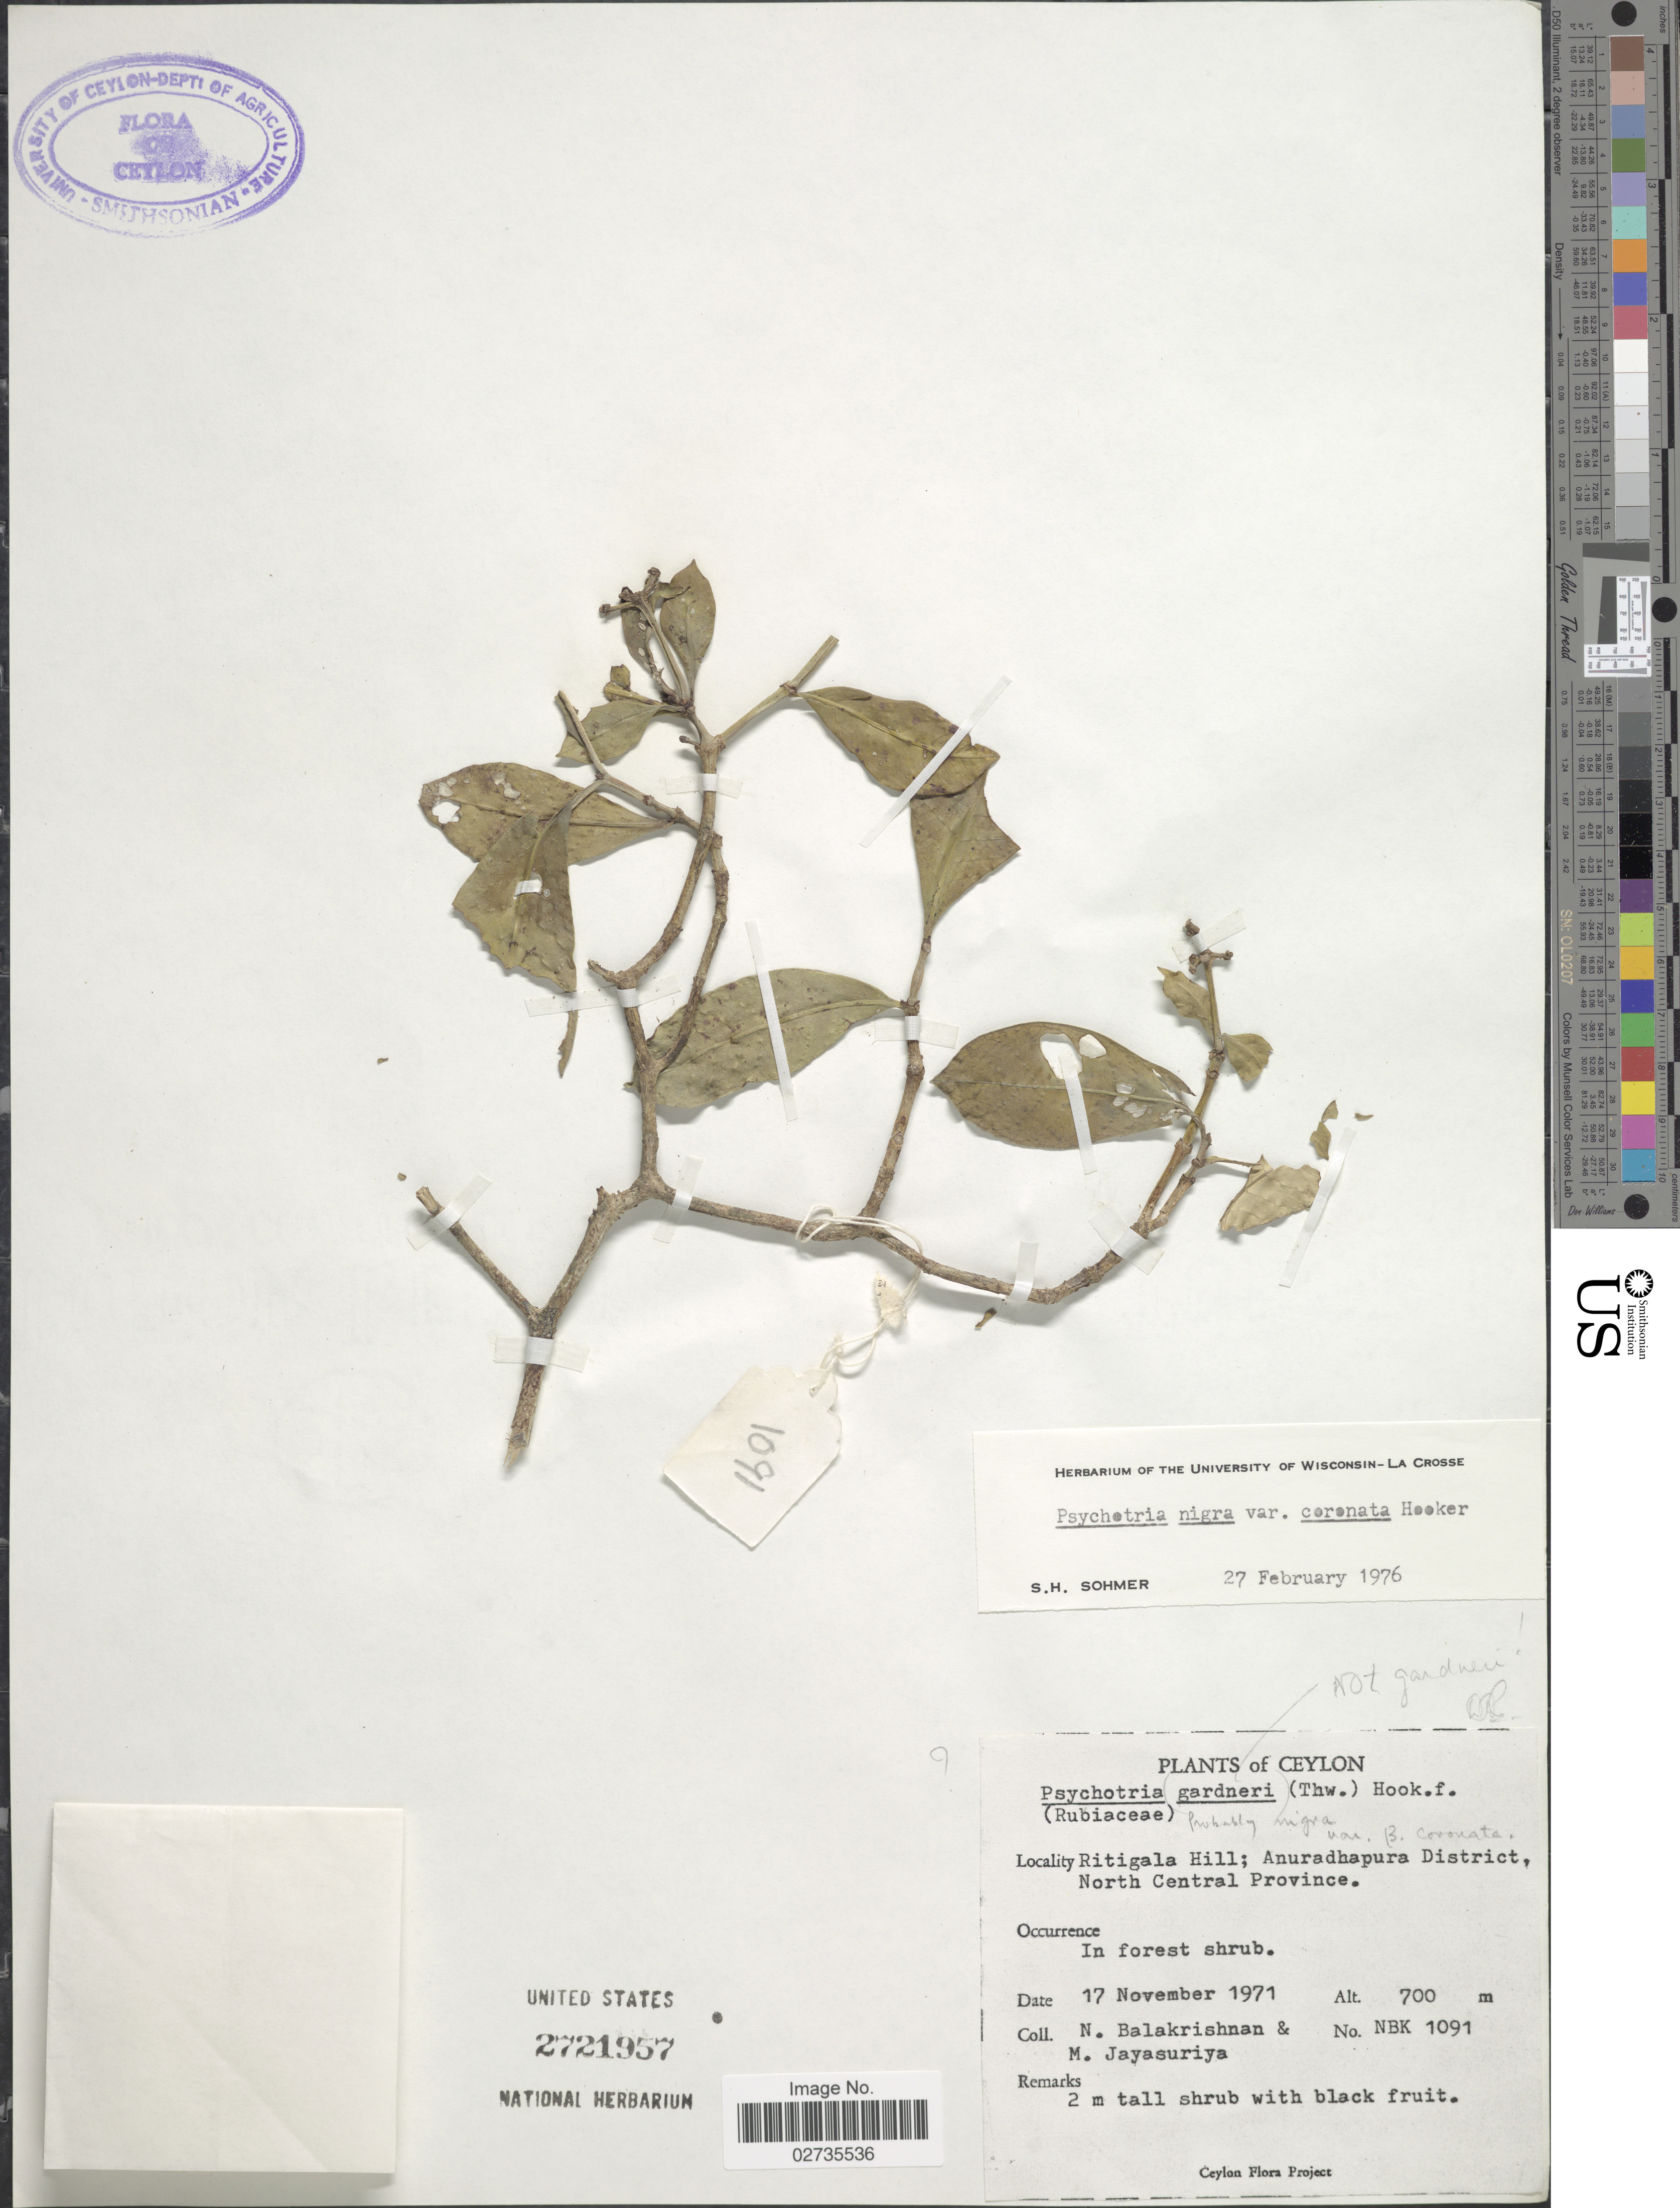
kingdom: Plantae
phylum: Tracheophyta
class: Magnoliopsida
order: Gentianales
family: Rubiaceae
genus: Psychotria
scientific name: Psychotria nigra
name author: (Gaertn.) Alston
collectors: N. Balakrishnan & M. Jayasuriya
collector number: NBK 1091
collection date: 1971-11-17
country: Sri Lanka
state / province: North Central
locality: Ceylon. Ritigala Hill; Anuradhapura District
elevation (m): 700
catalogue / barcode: US 2721957